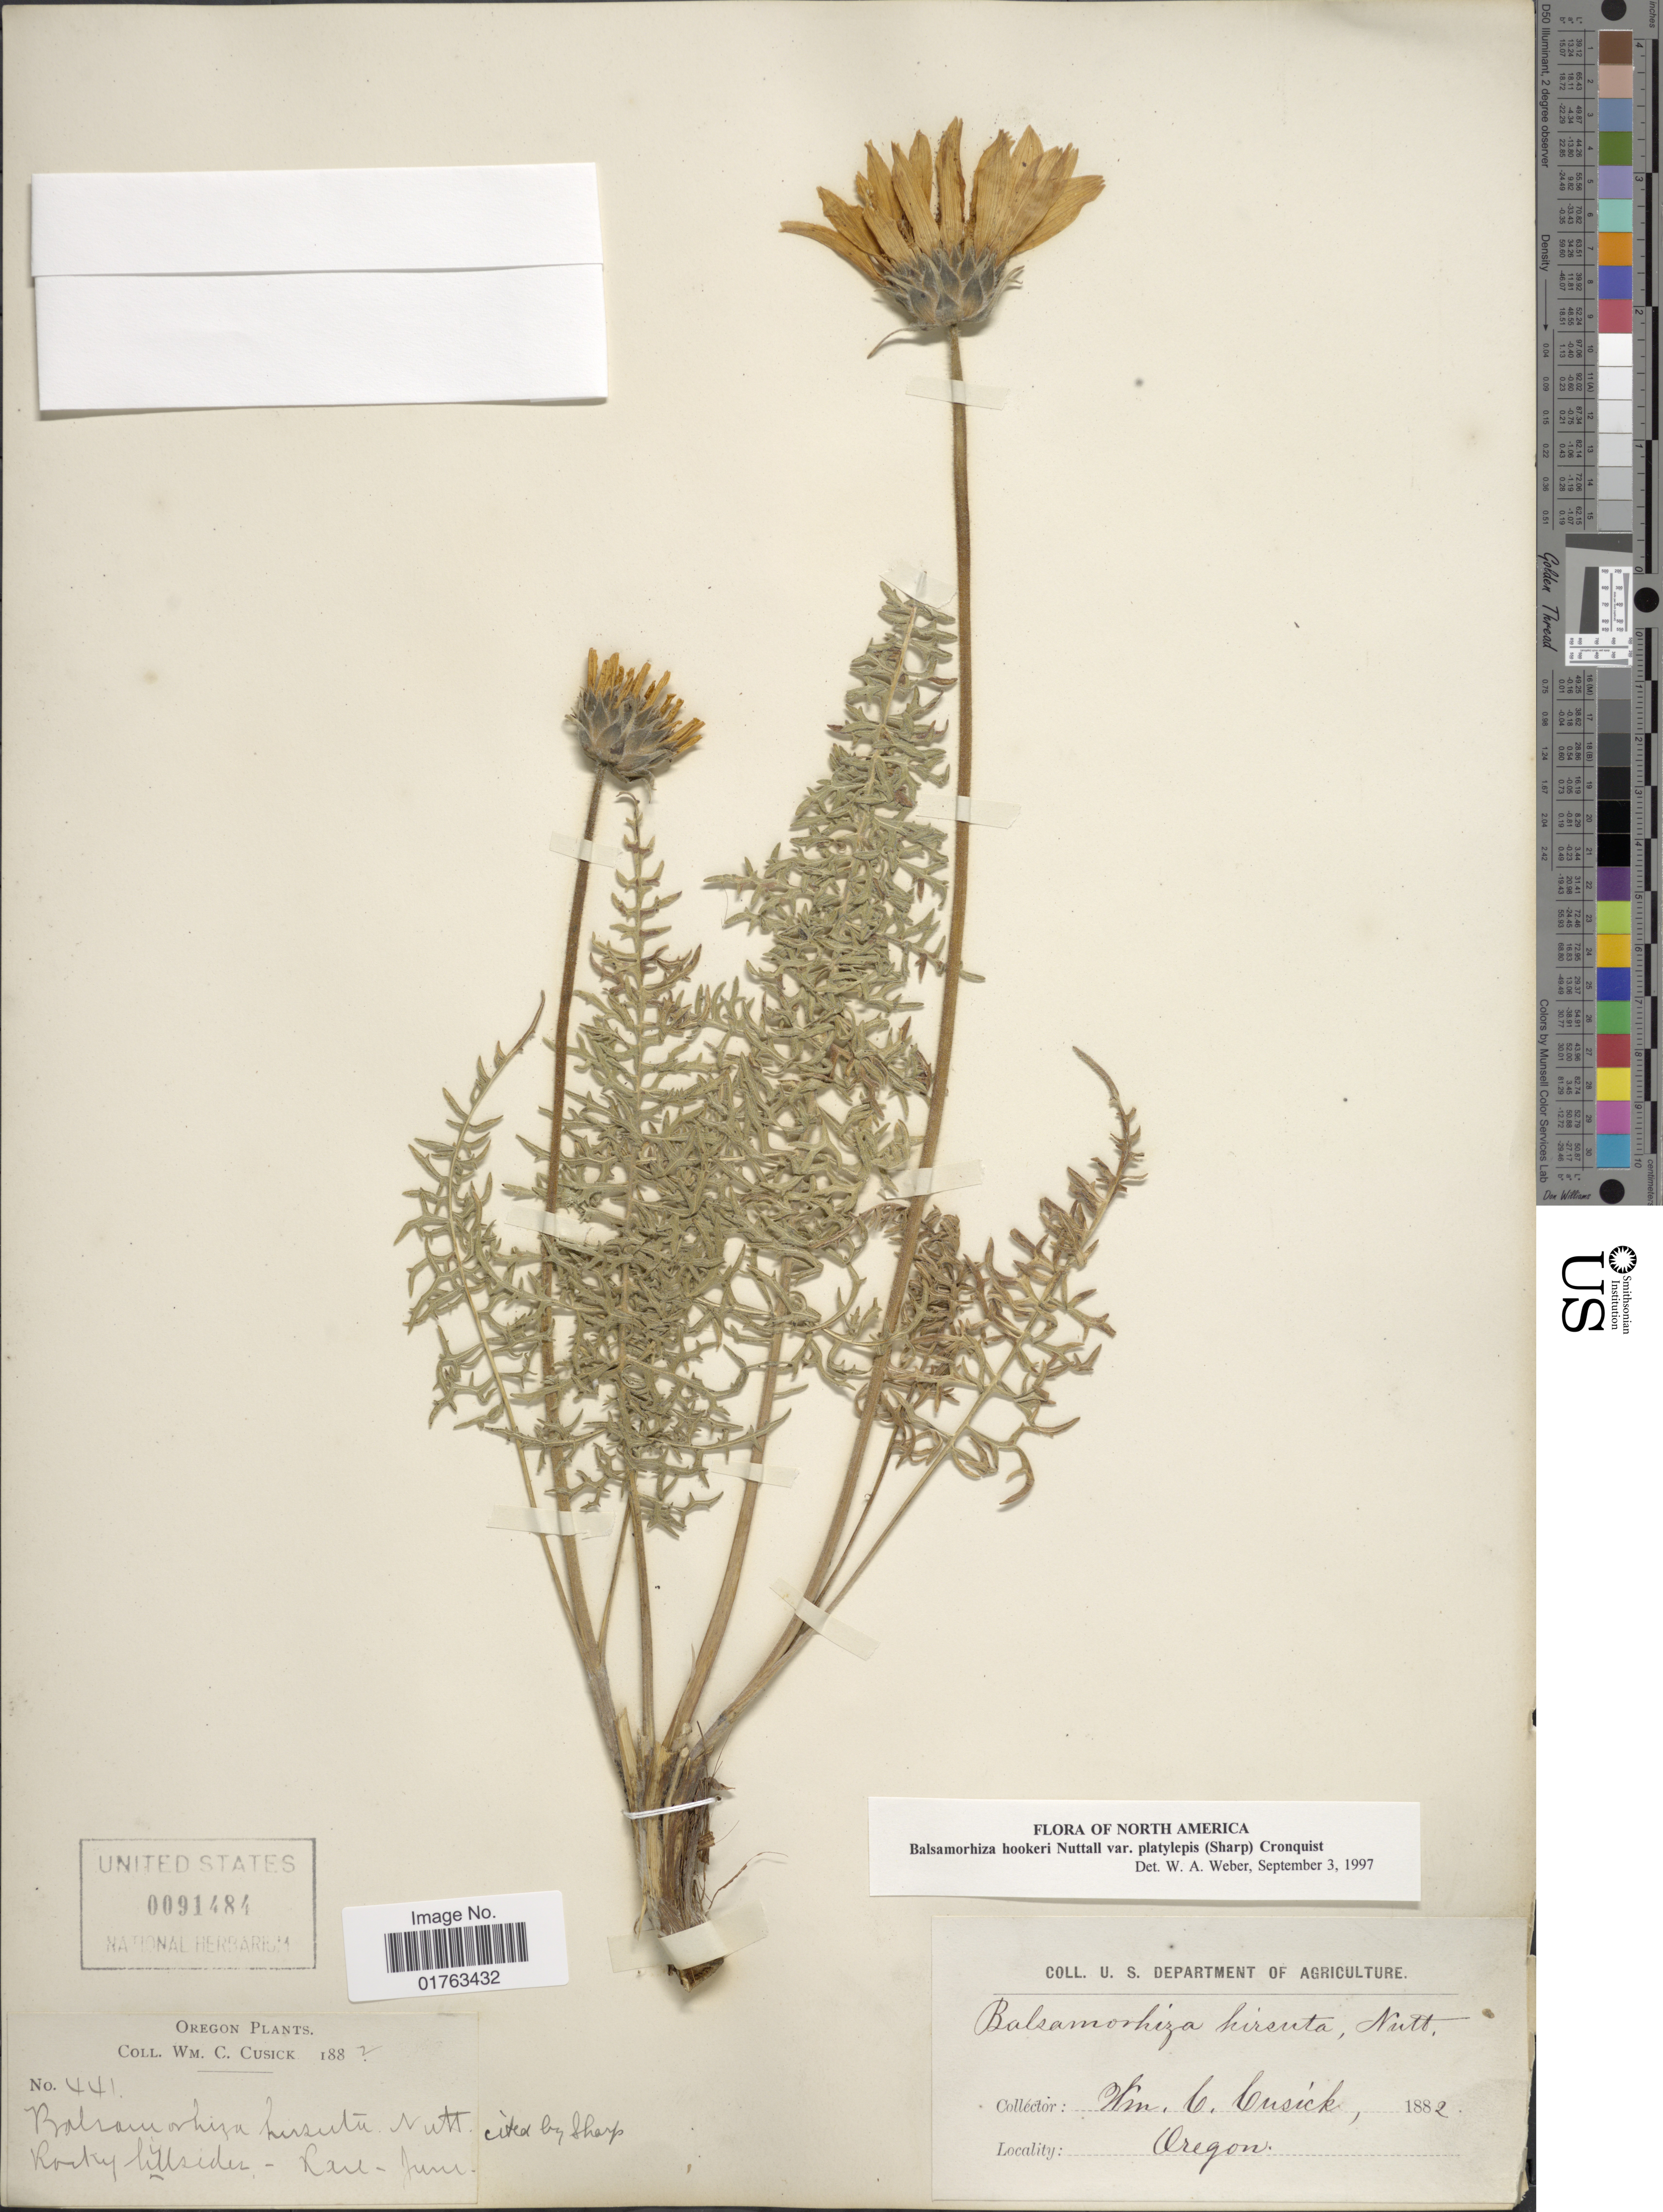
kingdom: Plantae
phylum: Tracheophyta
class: Magnoliopsida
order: Asterales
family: Asteraceae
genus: Balsamorhiza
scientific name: Balsamorhiza hookeri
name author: Nutt.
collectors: W. C. Cusick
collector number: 441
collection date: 1882-06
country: United States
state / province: Oregon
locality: Rocky hillsides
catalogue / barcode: US 91484